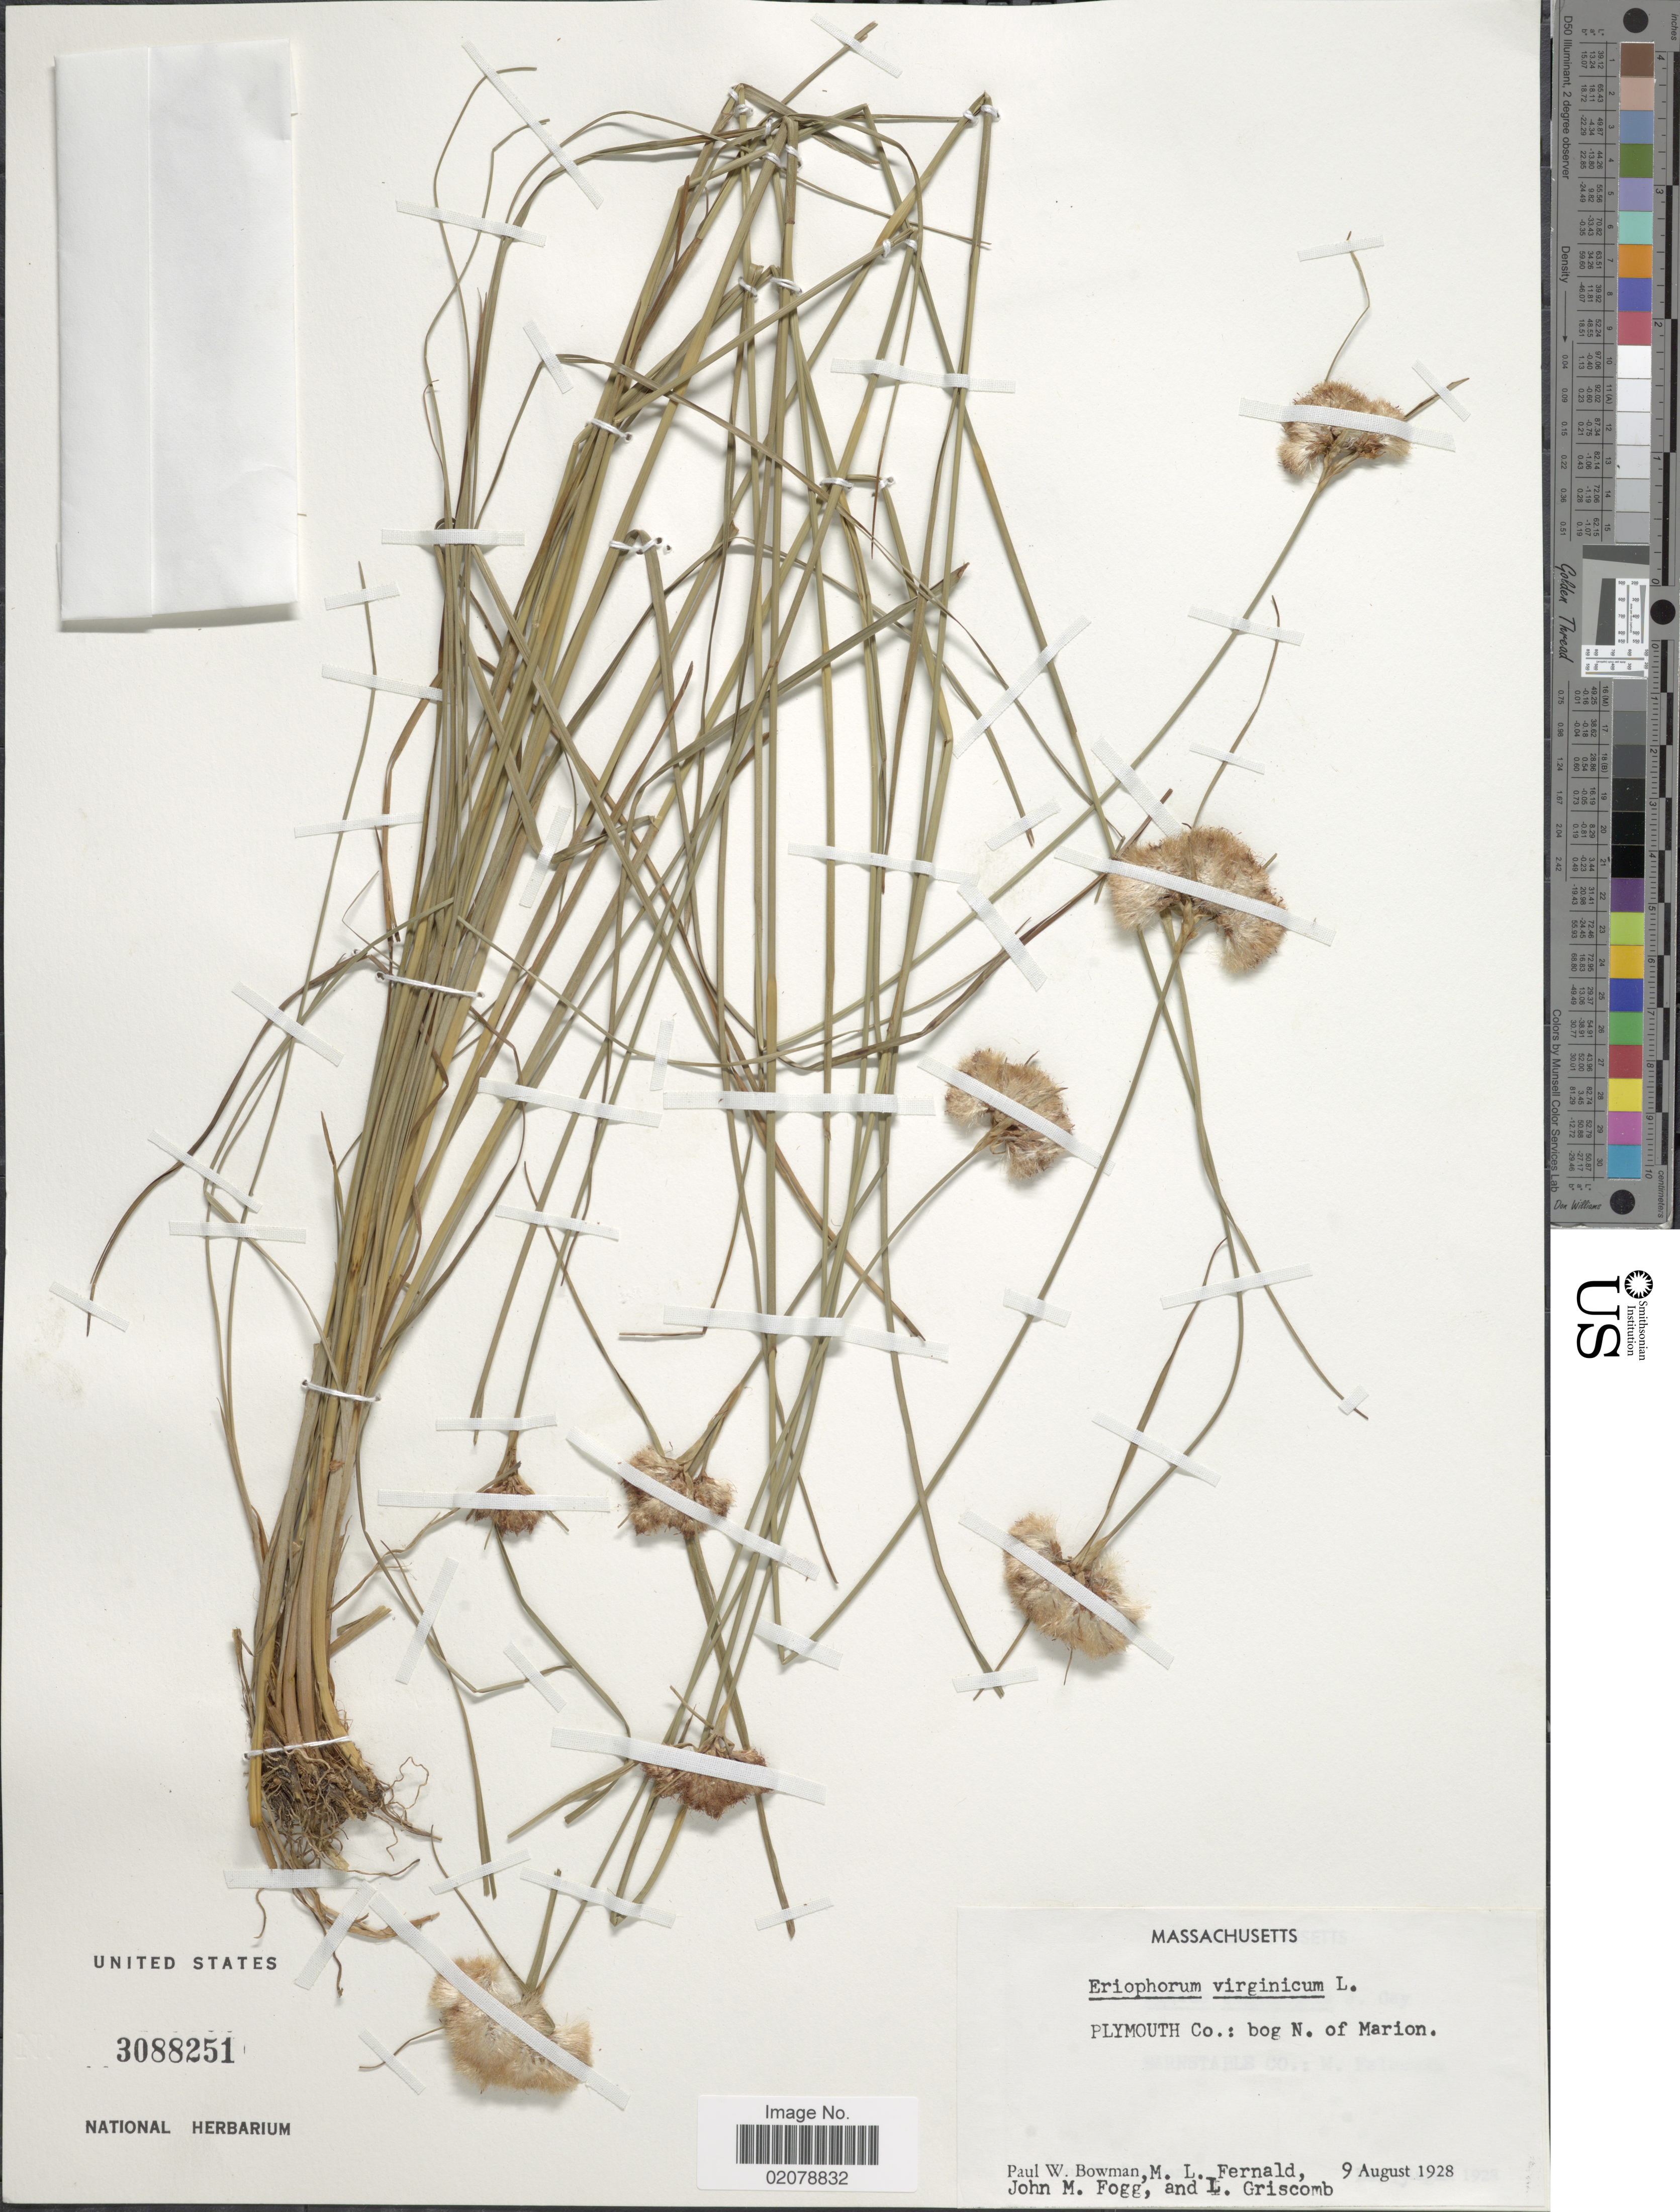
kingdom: Plantae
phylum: Tracheophyta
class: Liliopsida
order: Poales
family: Cyperaceae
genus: Eriophorum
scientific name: Eriophorum virginicum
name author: L.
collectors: P. Bowman, M. L. Fernald, J. Fogg & L. Griscomb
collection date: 1928-08-09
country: United States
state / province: Massachusetts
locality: Plymouth Co.: bog N. of Marion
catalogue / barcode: US 3088251